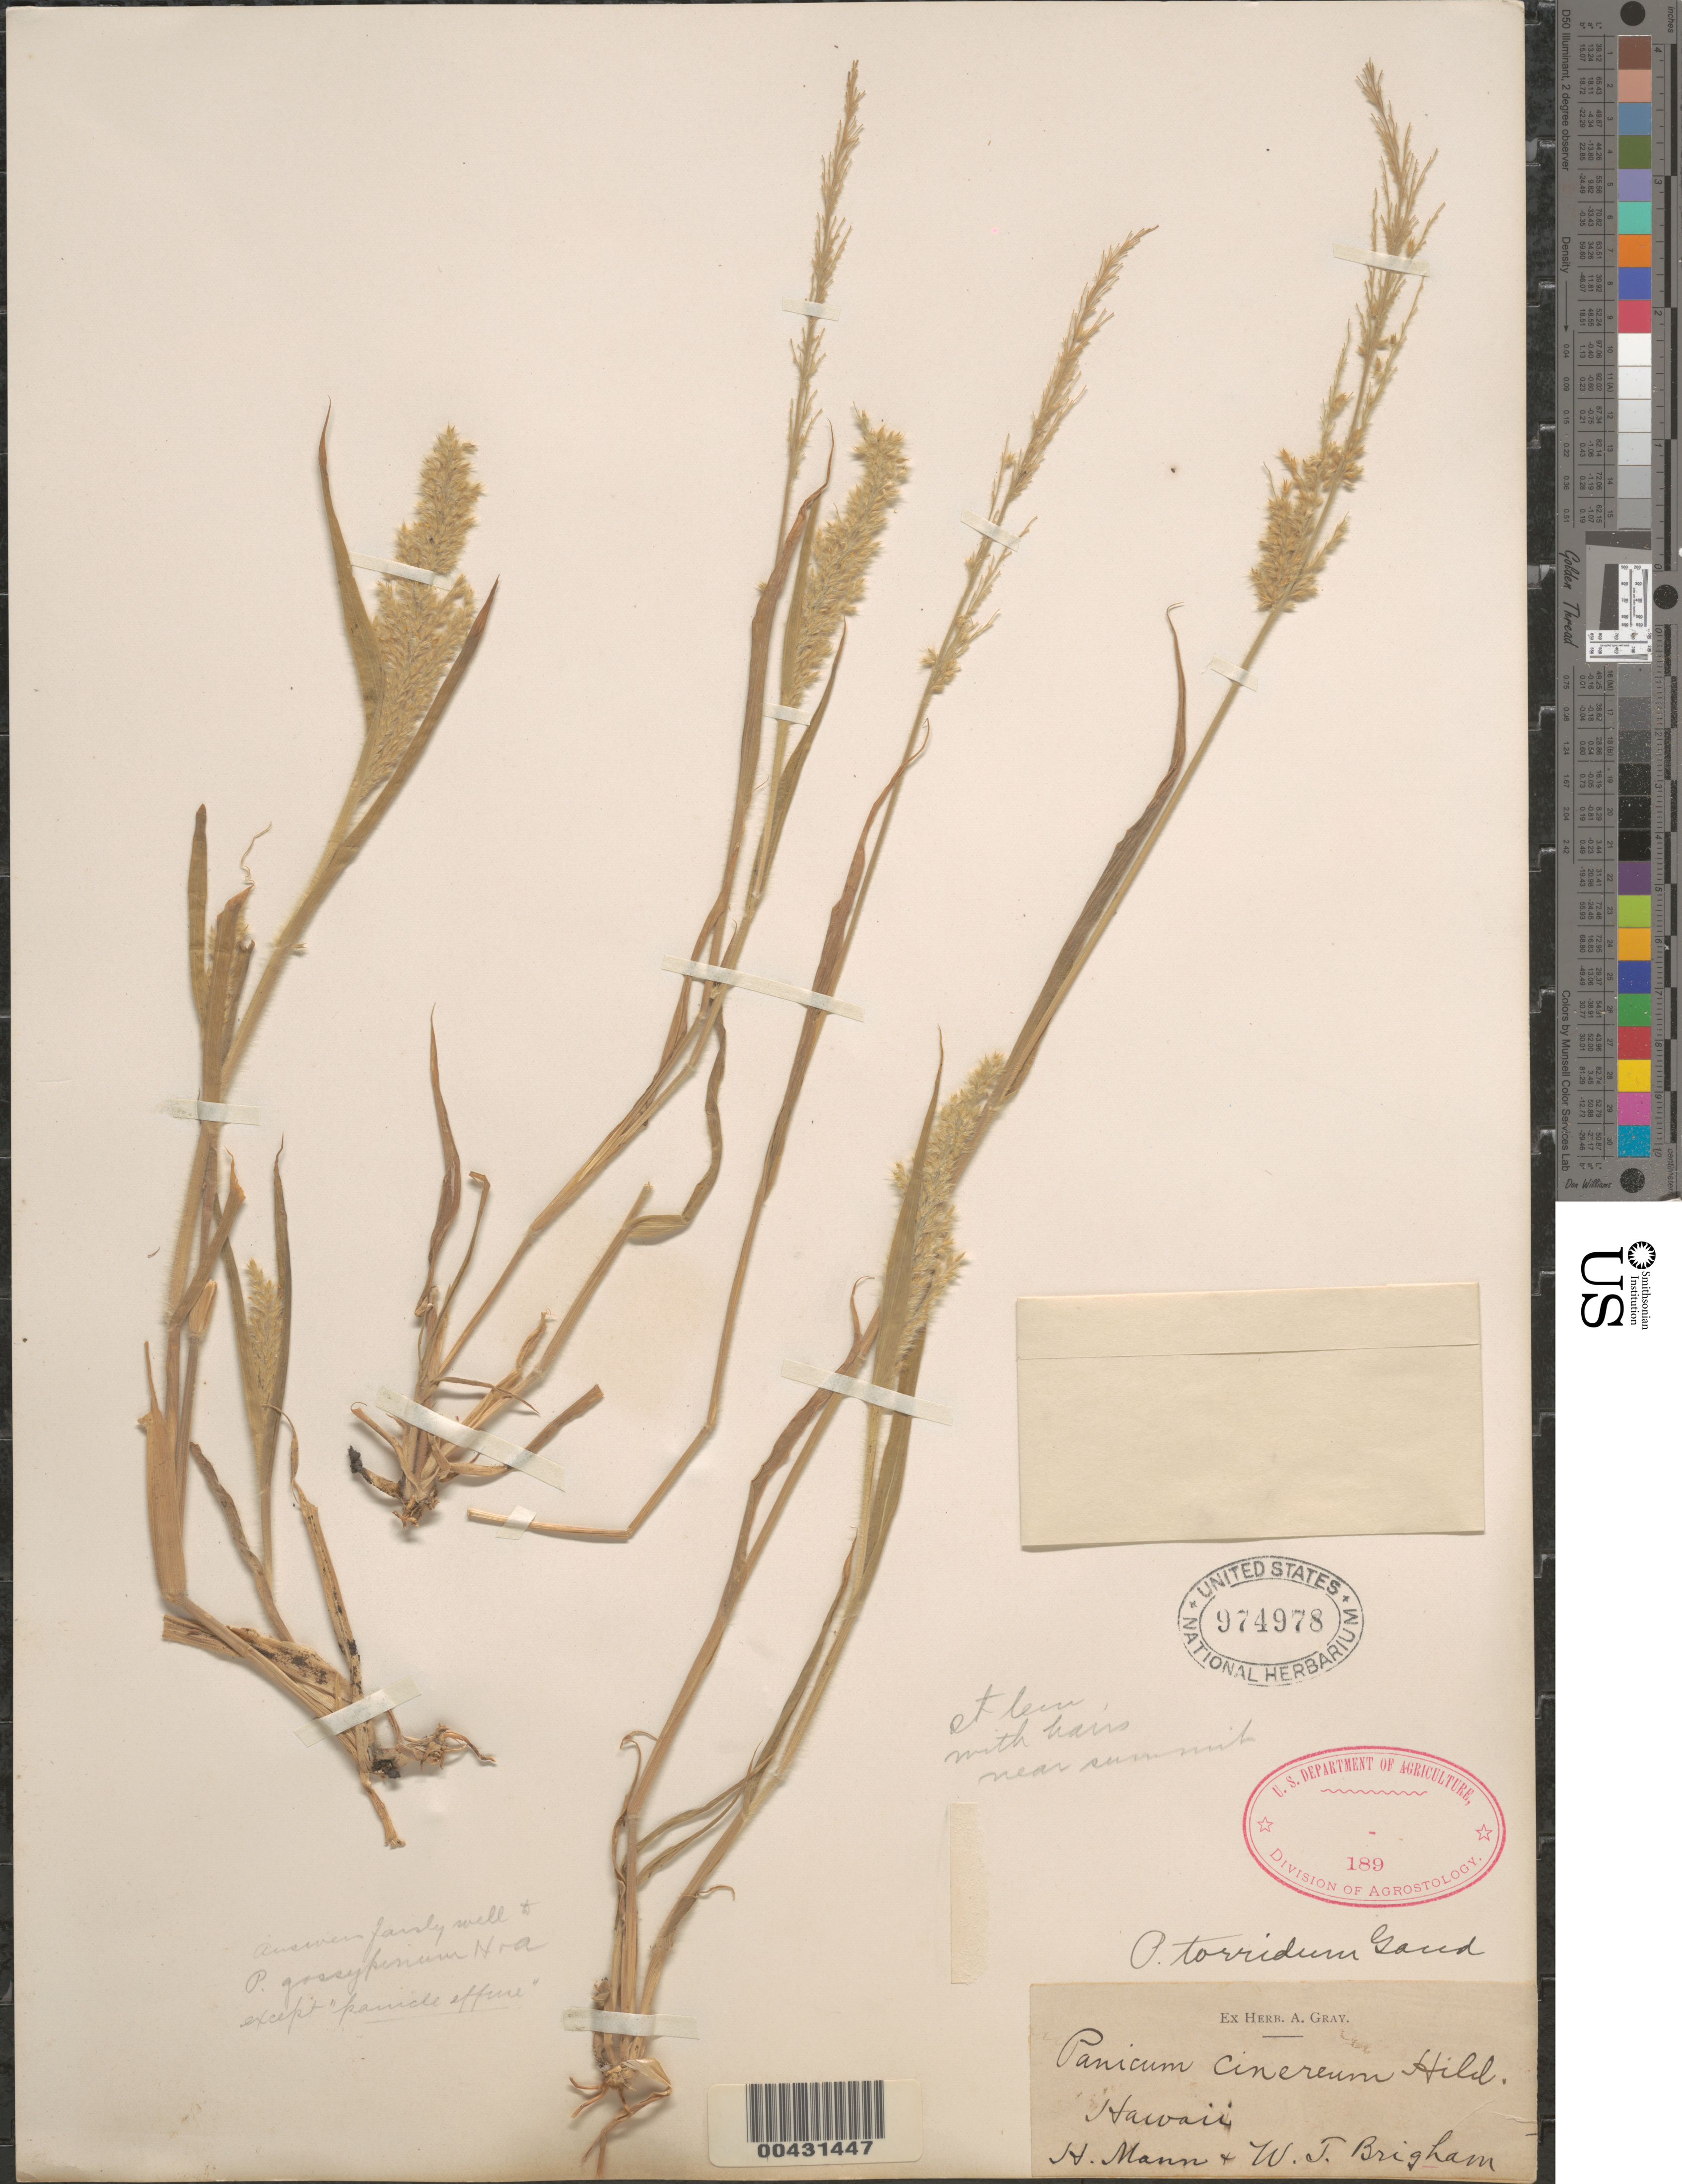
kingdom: Plantae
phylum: Tracheophyta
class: Liliopsida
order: Poales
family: Poaceae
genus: Panicum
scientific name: Panicum torridum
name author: Gaudich.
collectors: H. Mann & W. T. Brigham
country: United States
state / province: Hawaii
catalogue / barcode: US 974978